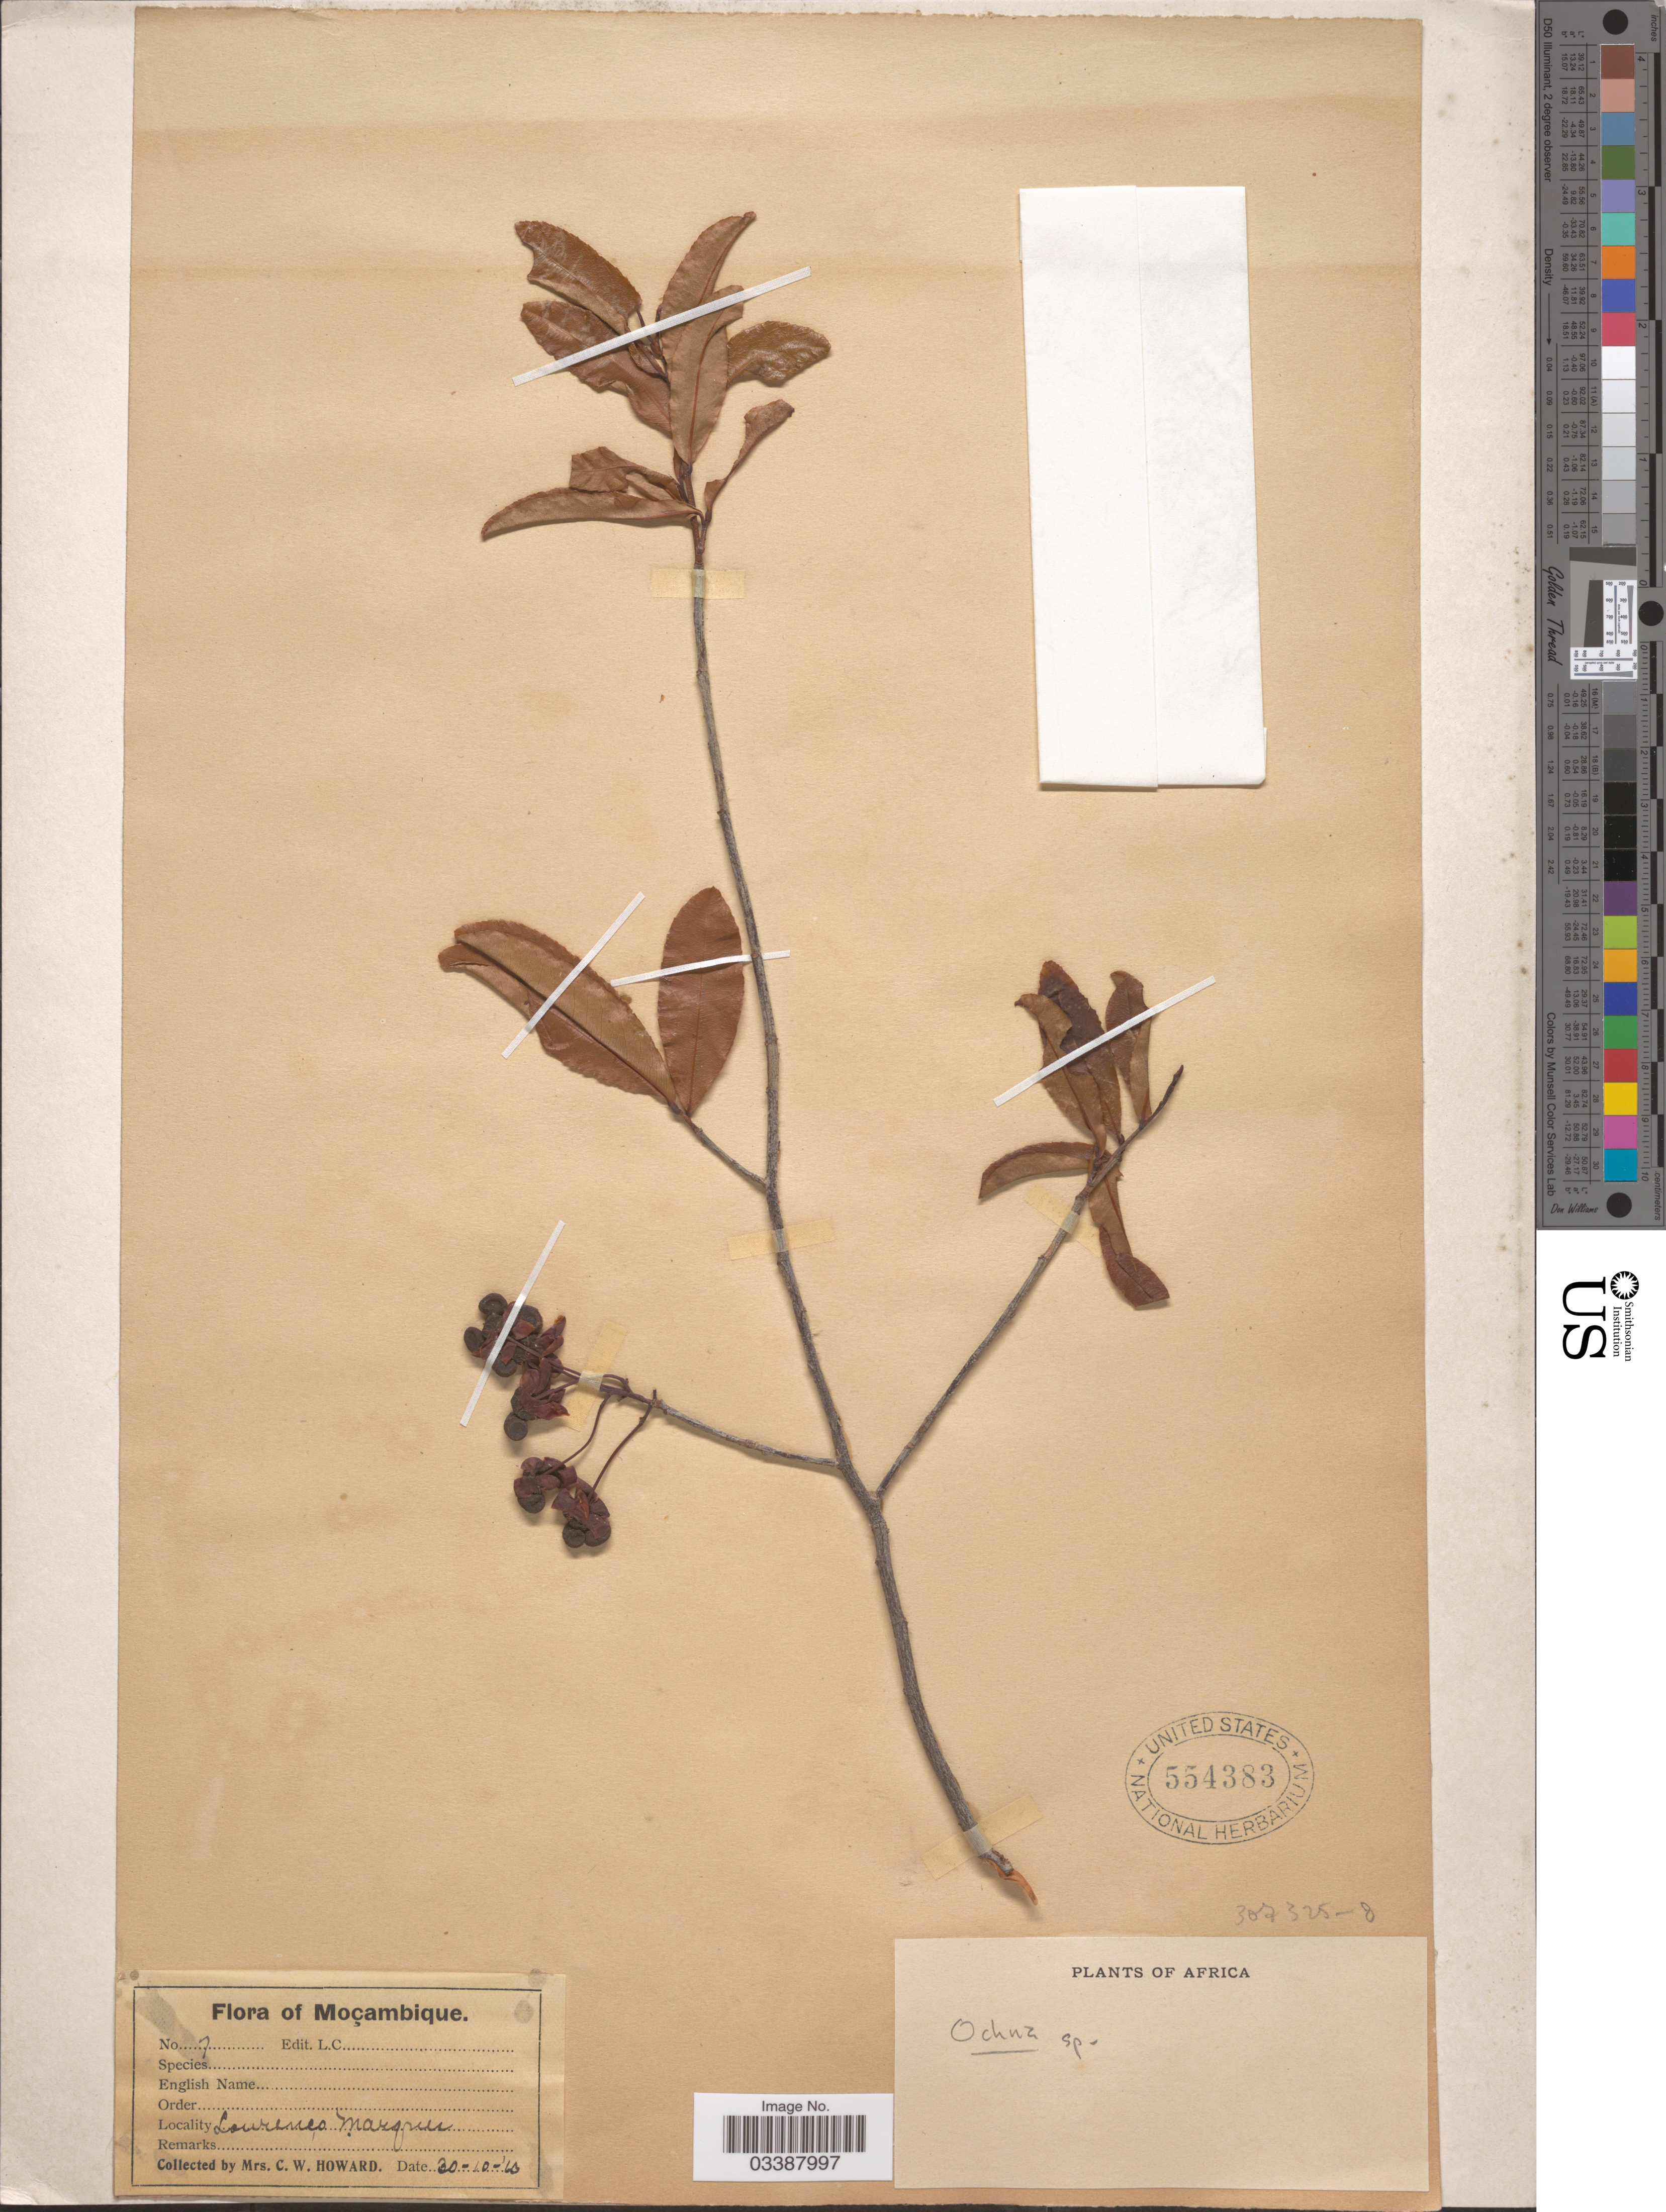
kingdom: Plantae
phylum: Tracheophyta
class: Magnoliopsida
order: Malpighiales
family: Ochnaceae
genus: Ochna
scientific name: Ochna sp.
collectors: C. W. Howard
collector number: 7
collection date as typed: Transcribed d/m/y: 30/10/13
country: Mozambique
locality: Lourenco Marques.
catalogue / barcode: US 554383